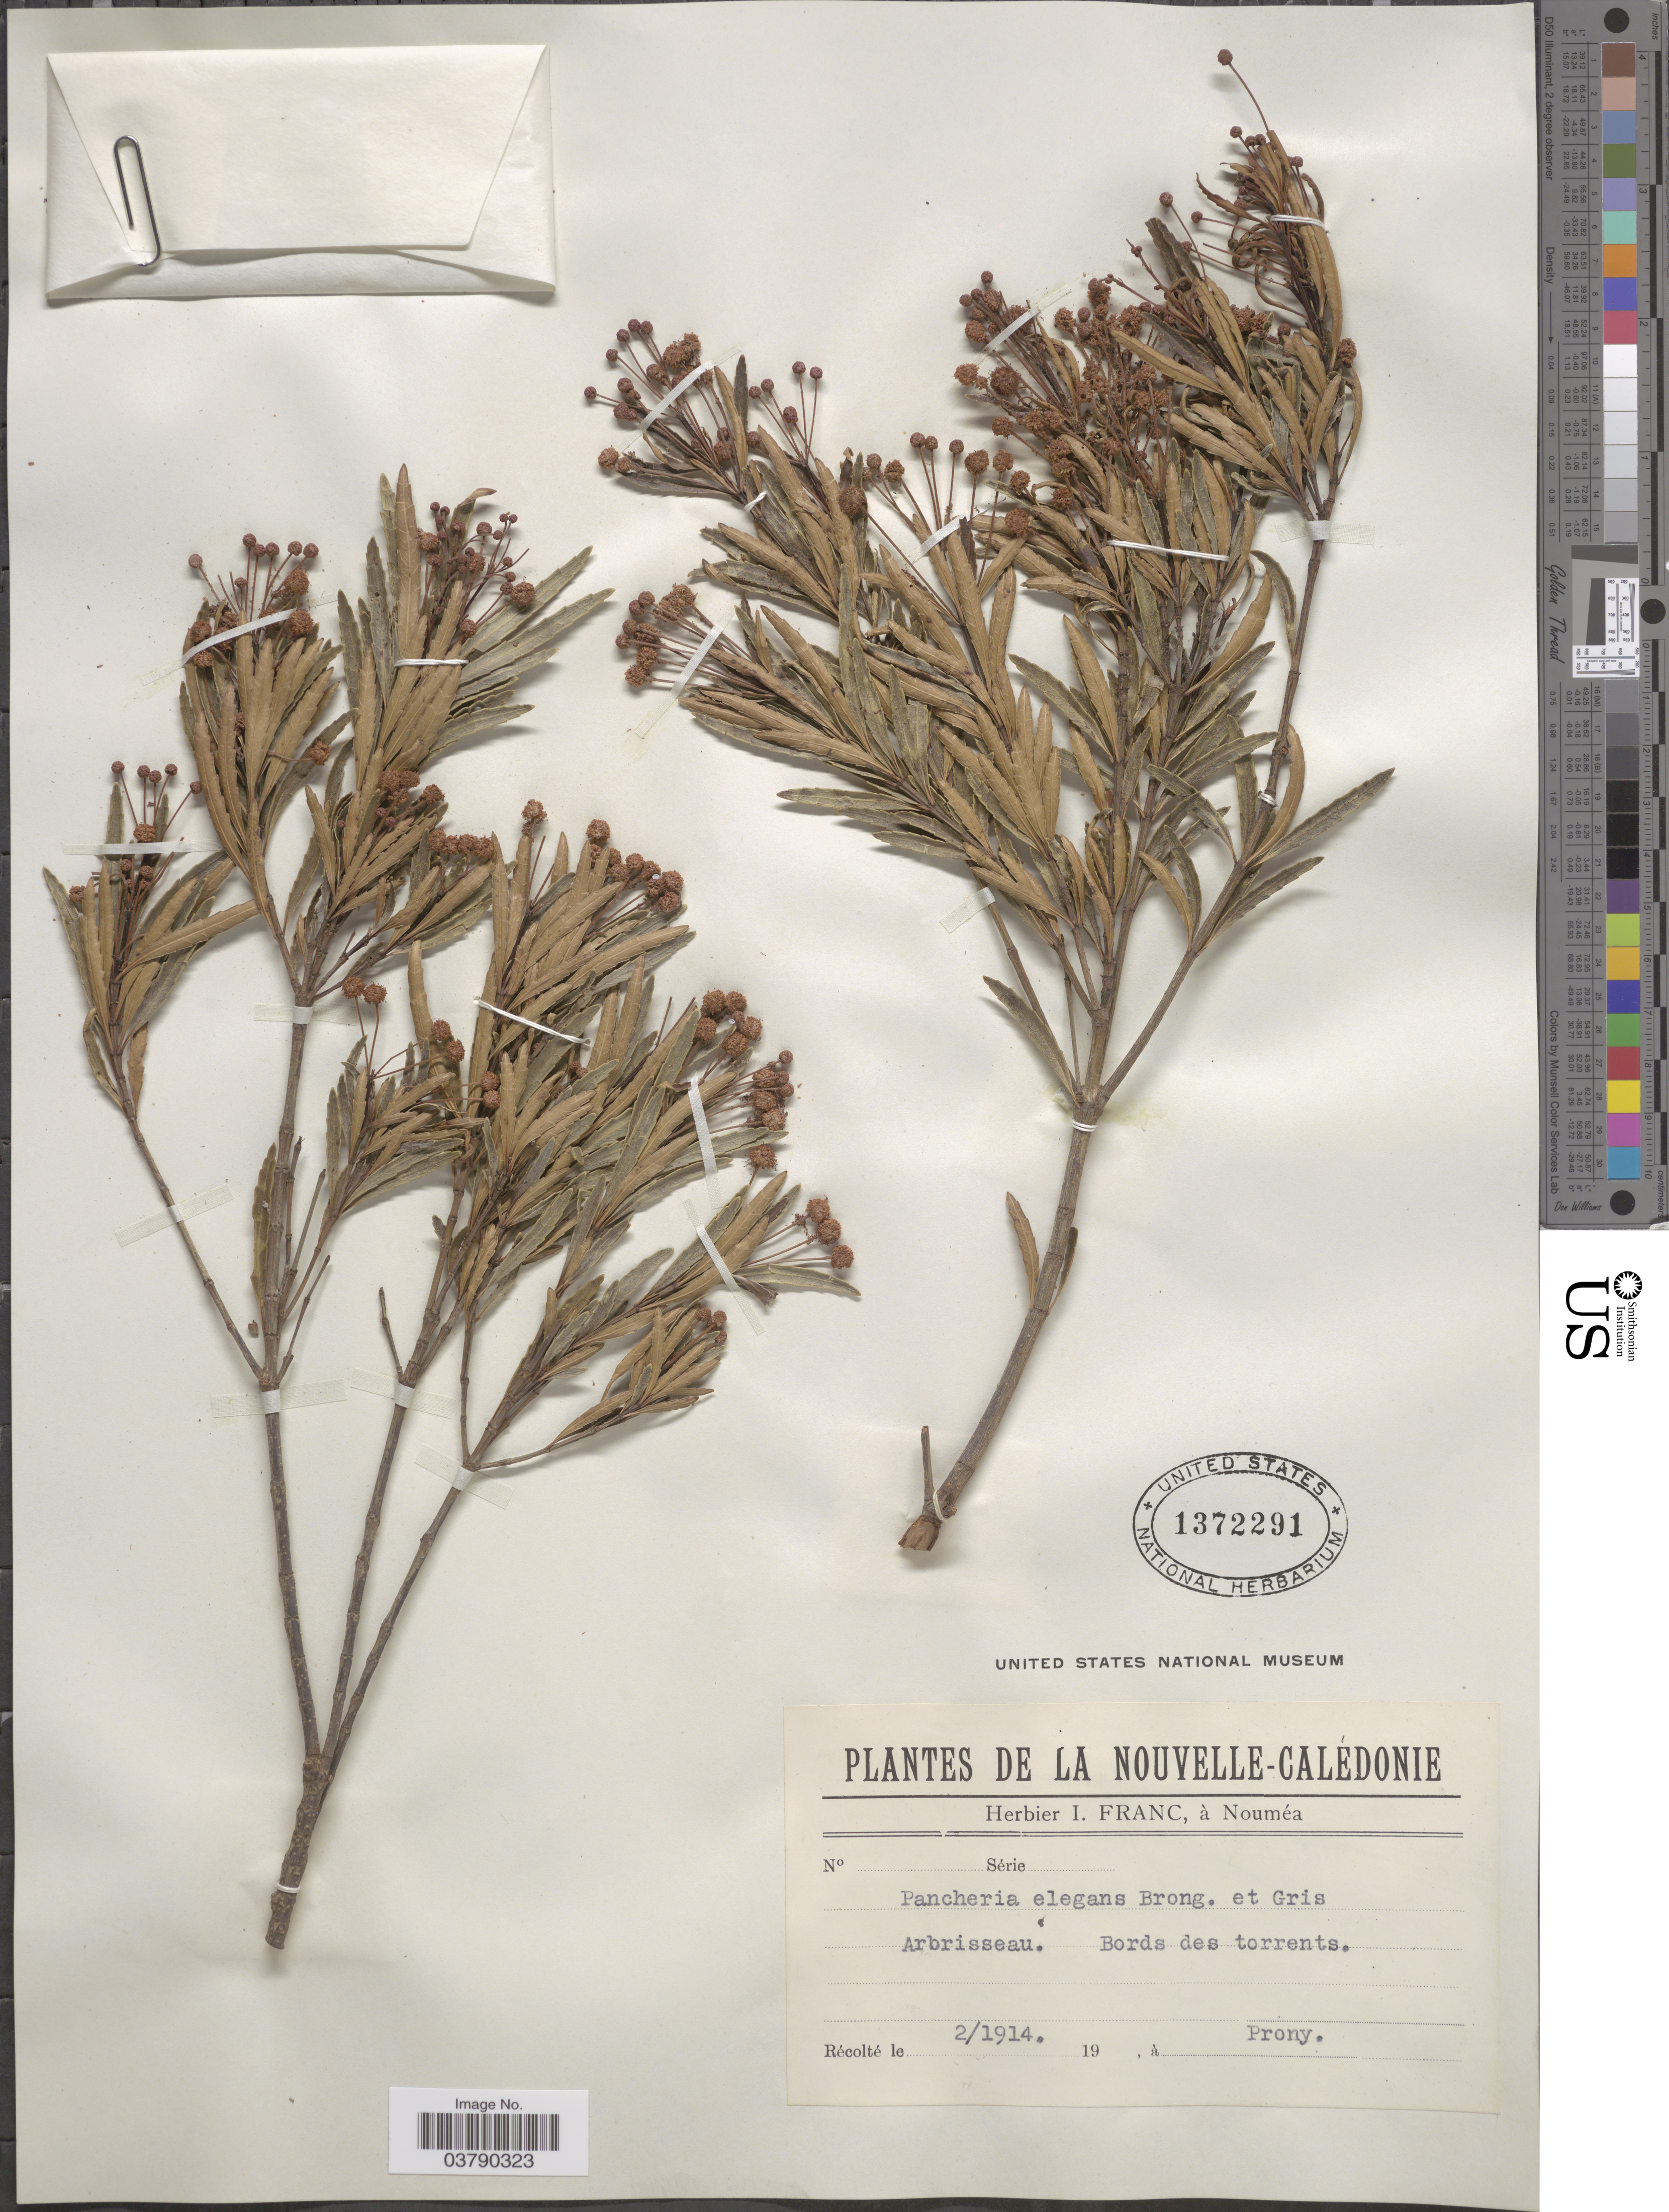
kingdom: Plantae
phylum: Tracheophyta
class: Magnoliopsida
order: Oxalidales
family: Cunoniaceae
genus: Pancheria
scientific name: Pancheria elegans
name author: Brongn. & Gris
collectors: -. Prony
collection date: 1914-02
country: New Caledonia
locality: La Nouvelle-Calédonie.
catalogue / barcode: US 1372291